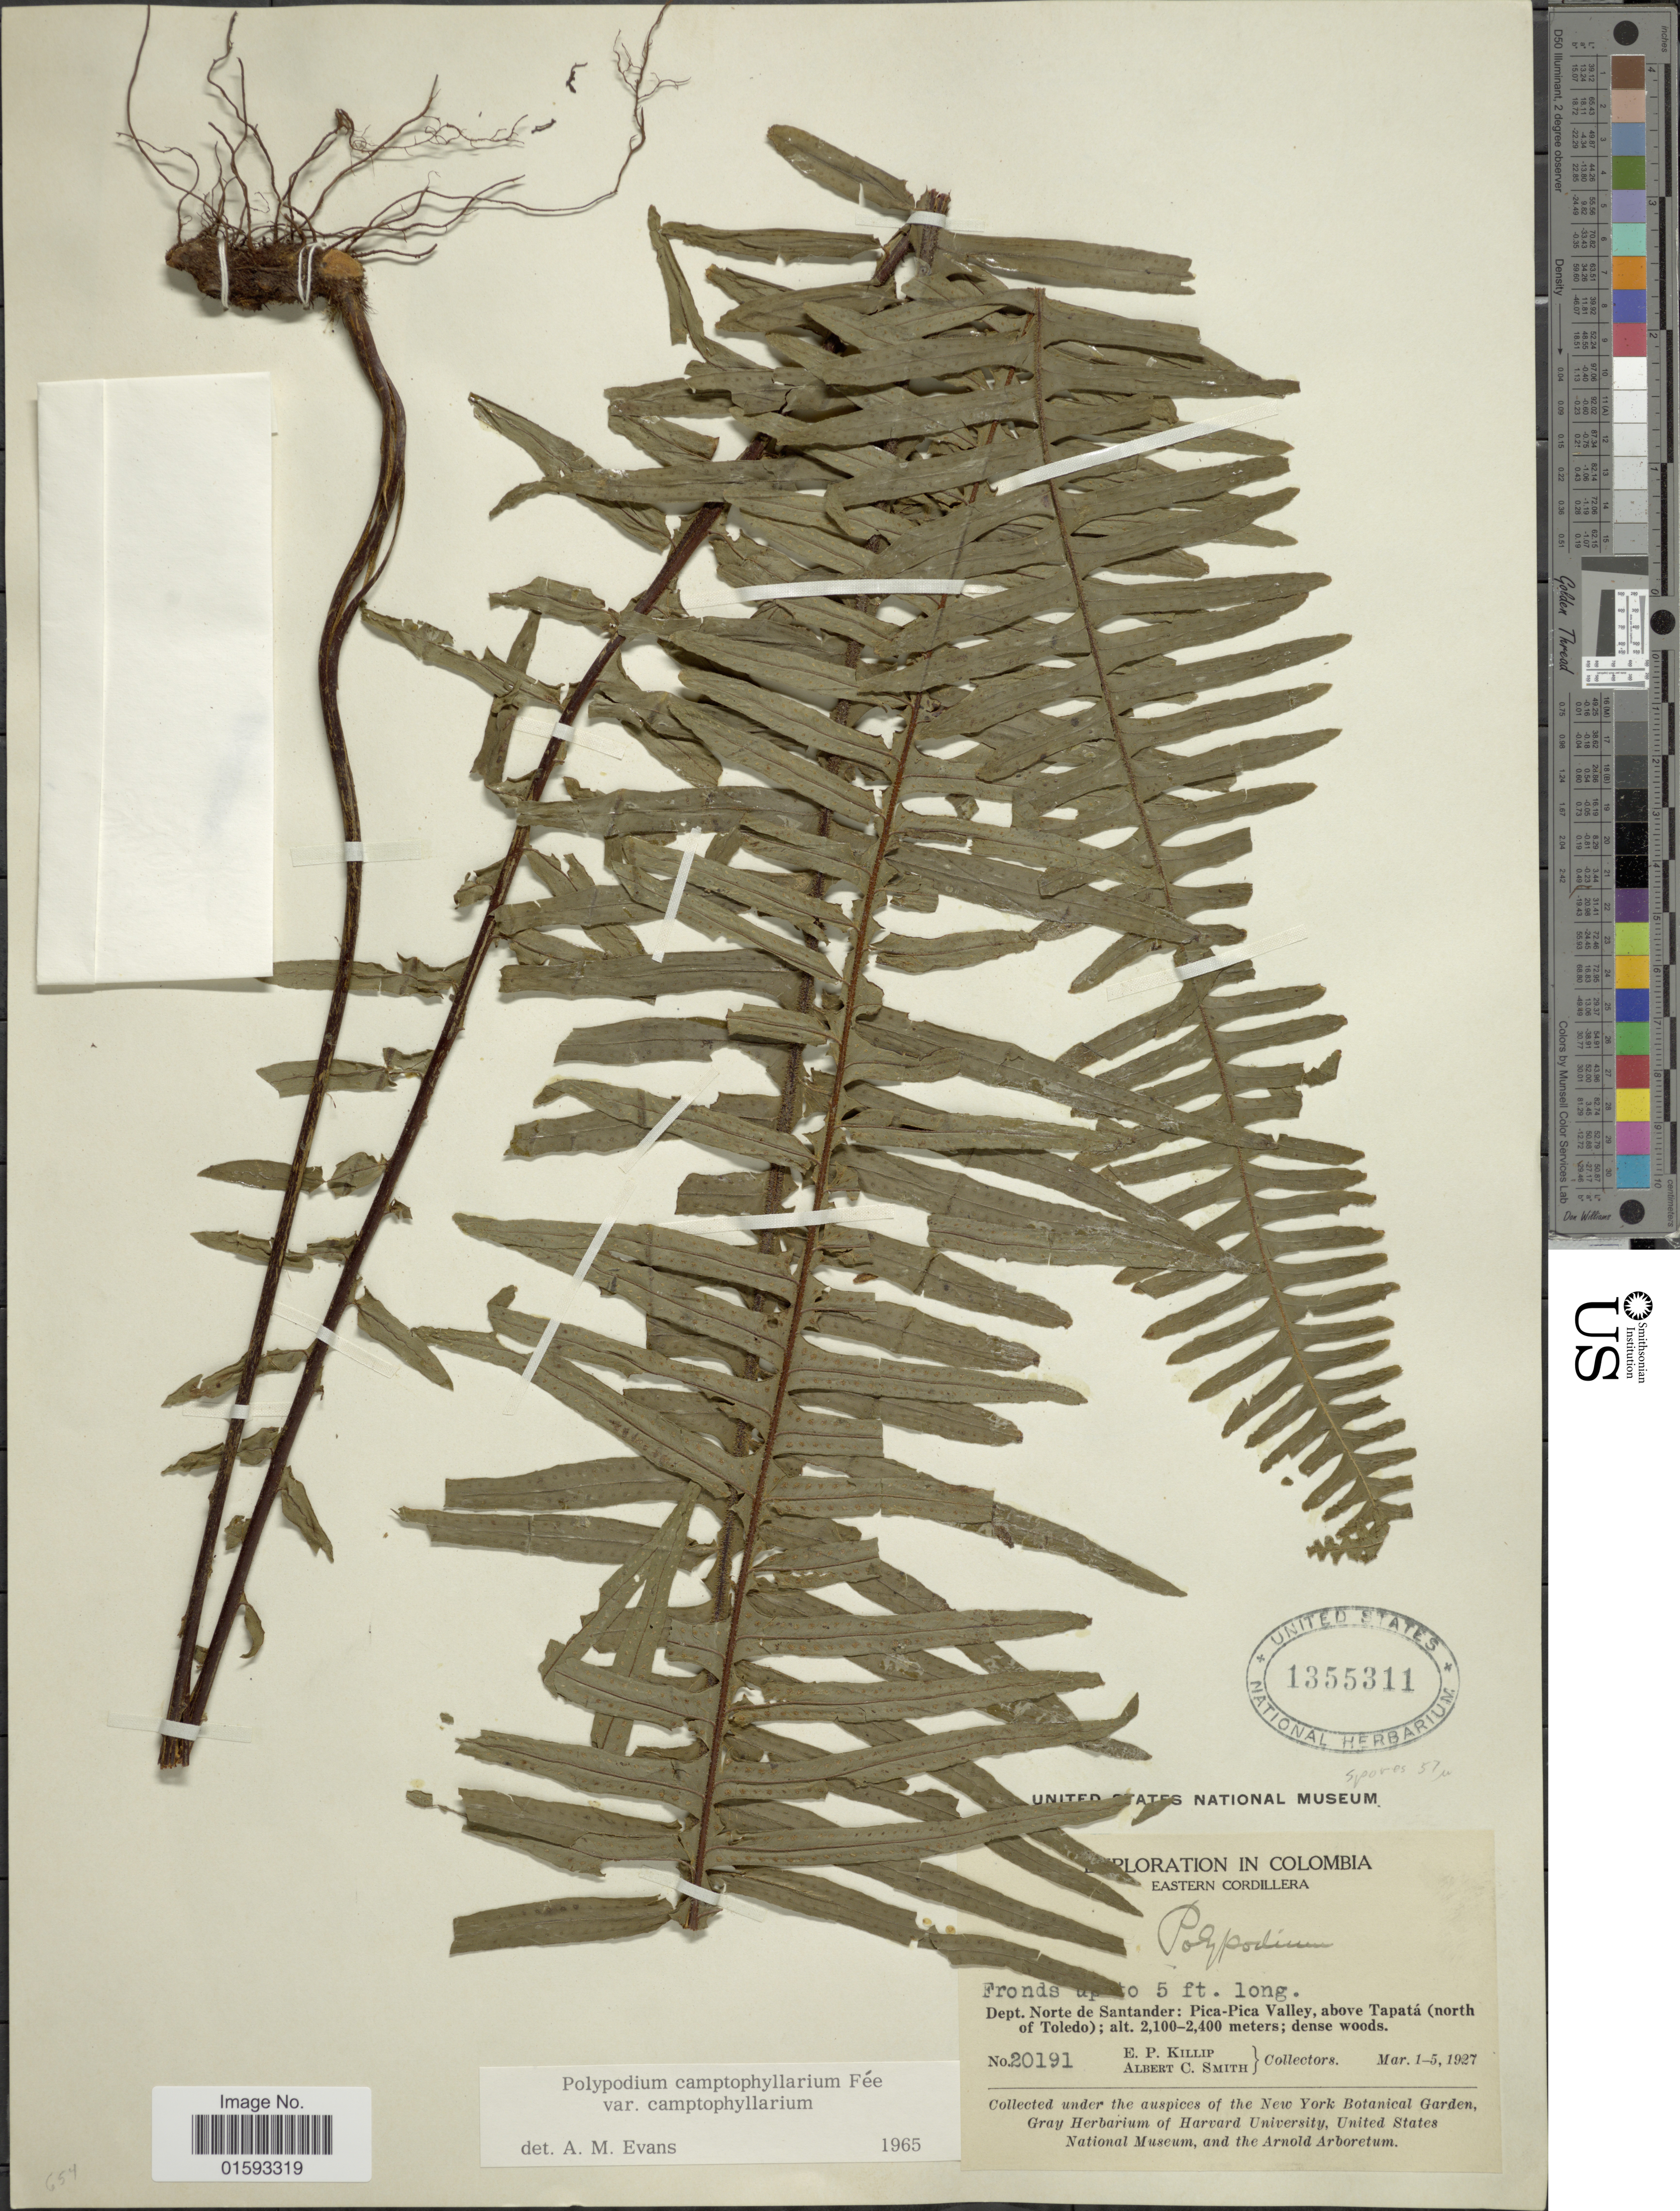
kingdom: Plantae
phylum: Tracheophyta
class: Polypodiopsida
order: Polypodiales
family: Polypodiaceae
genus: Pecluma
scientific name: Pecluma camptophyllaria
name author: (Fée) M.G. Price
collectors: E. P. Killip & A. C. Smith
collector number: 20191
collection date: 1927-03-01/1927-03-05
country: Colombia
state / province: Norte de Santander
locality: Eastern Cordillera, Pica Pica Valley, above Tapata (north of Toledo) ; dense woods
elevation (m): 2100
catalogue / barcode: US 1355311